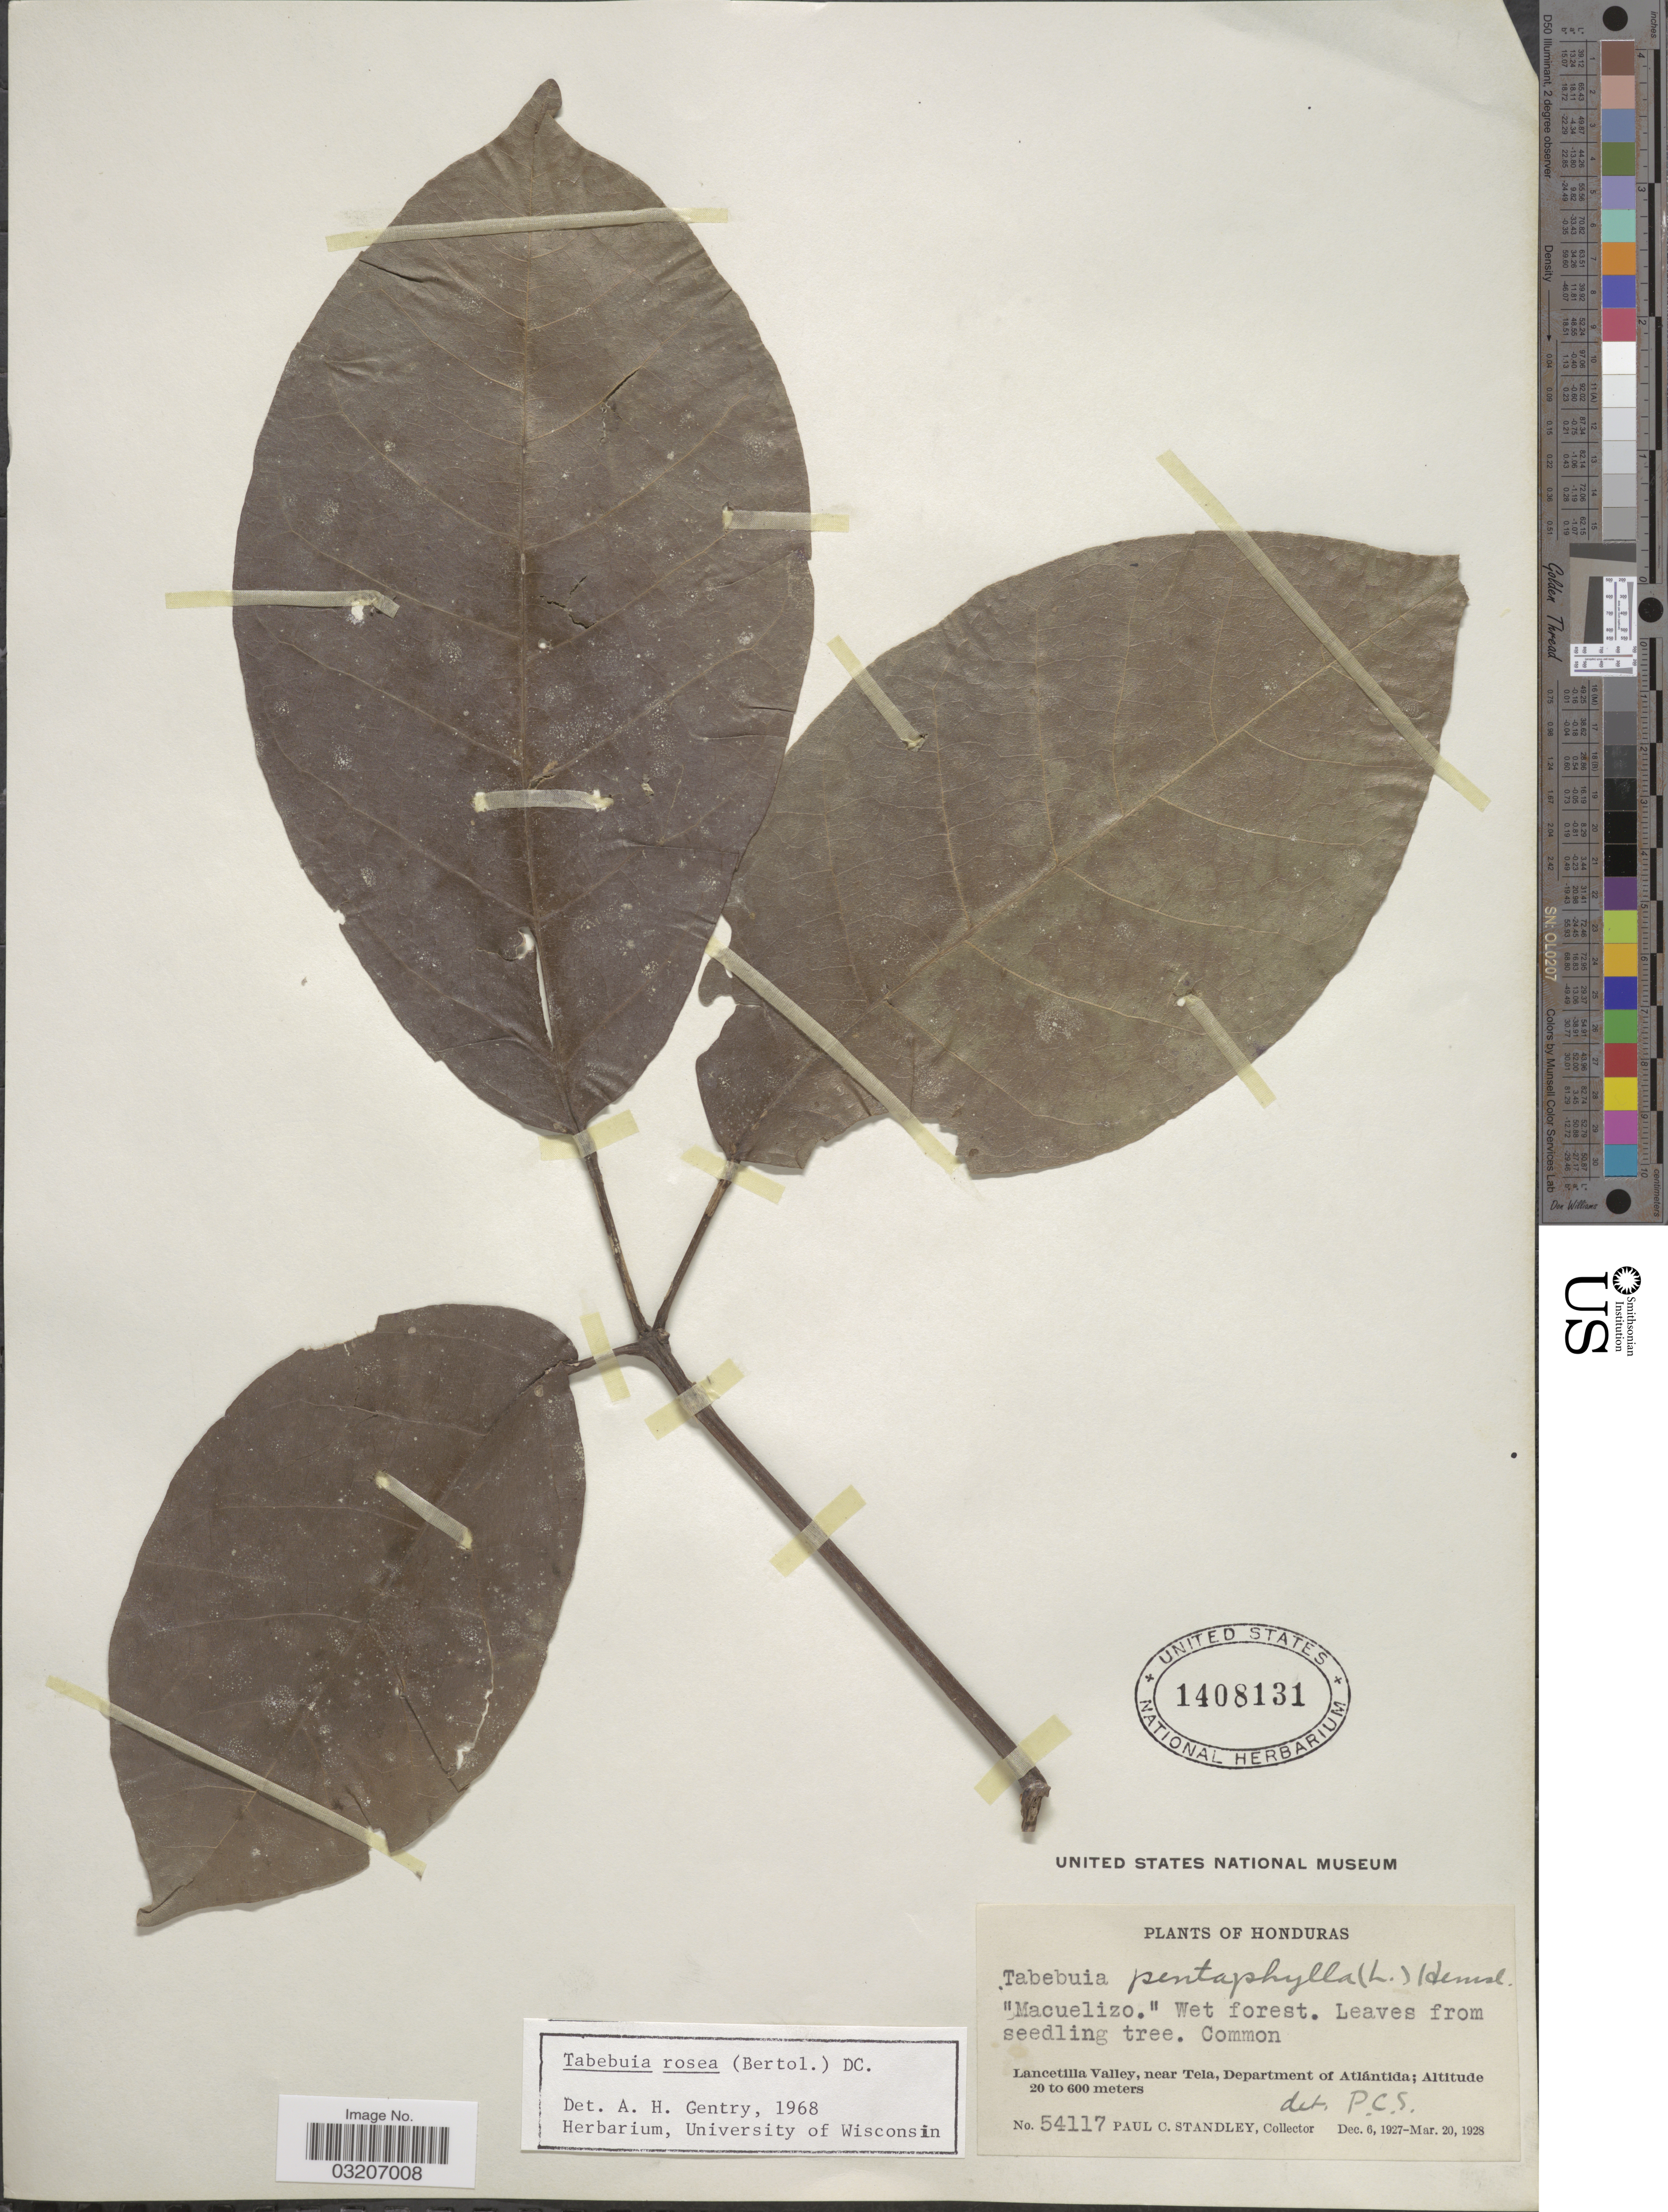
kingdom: Plantae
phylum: Tracheophyta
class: Magnoliopsida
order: Lamiales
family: Bignoniaceae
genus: Tabebuia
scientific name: Tabebuia rosea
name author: (Bertol.) DC.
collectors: P. C. Standley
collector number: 54117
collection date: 1927-12-06/1928-03-20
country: Honduras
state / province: Atlántida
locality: Lancetilla Valley, near Tela, Department of Atlántida.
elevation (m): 20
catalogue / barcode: US 1408131